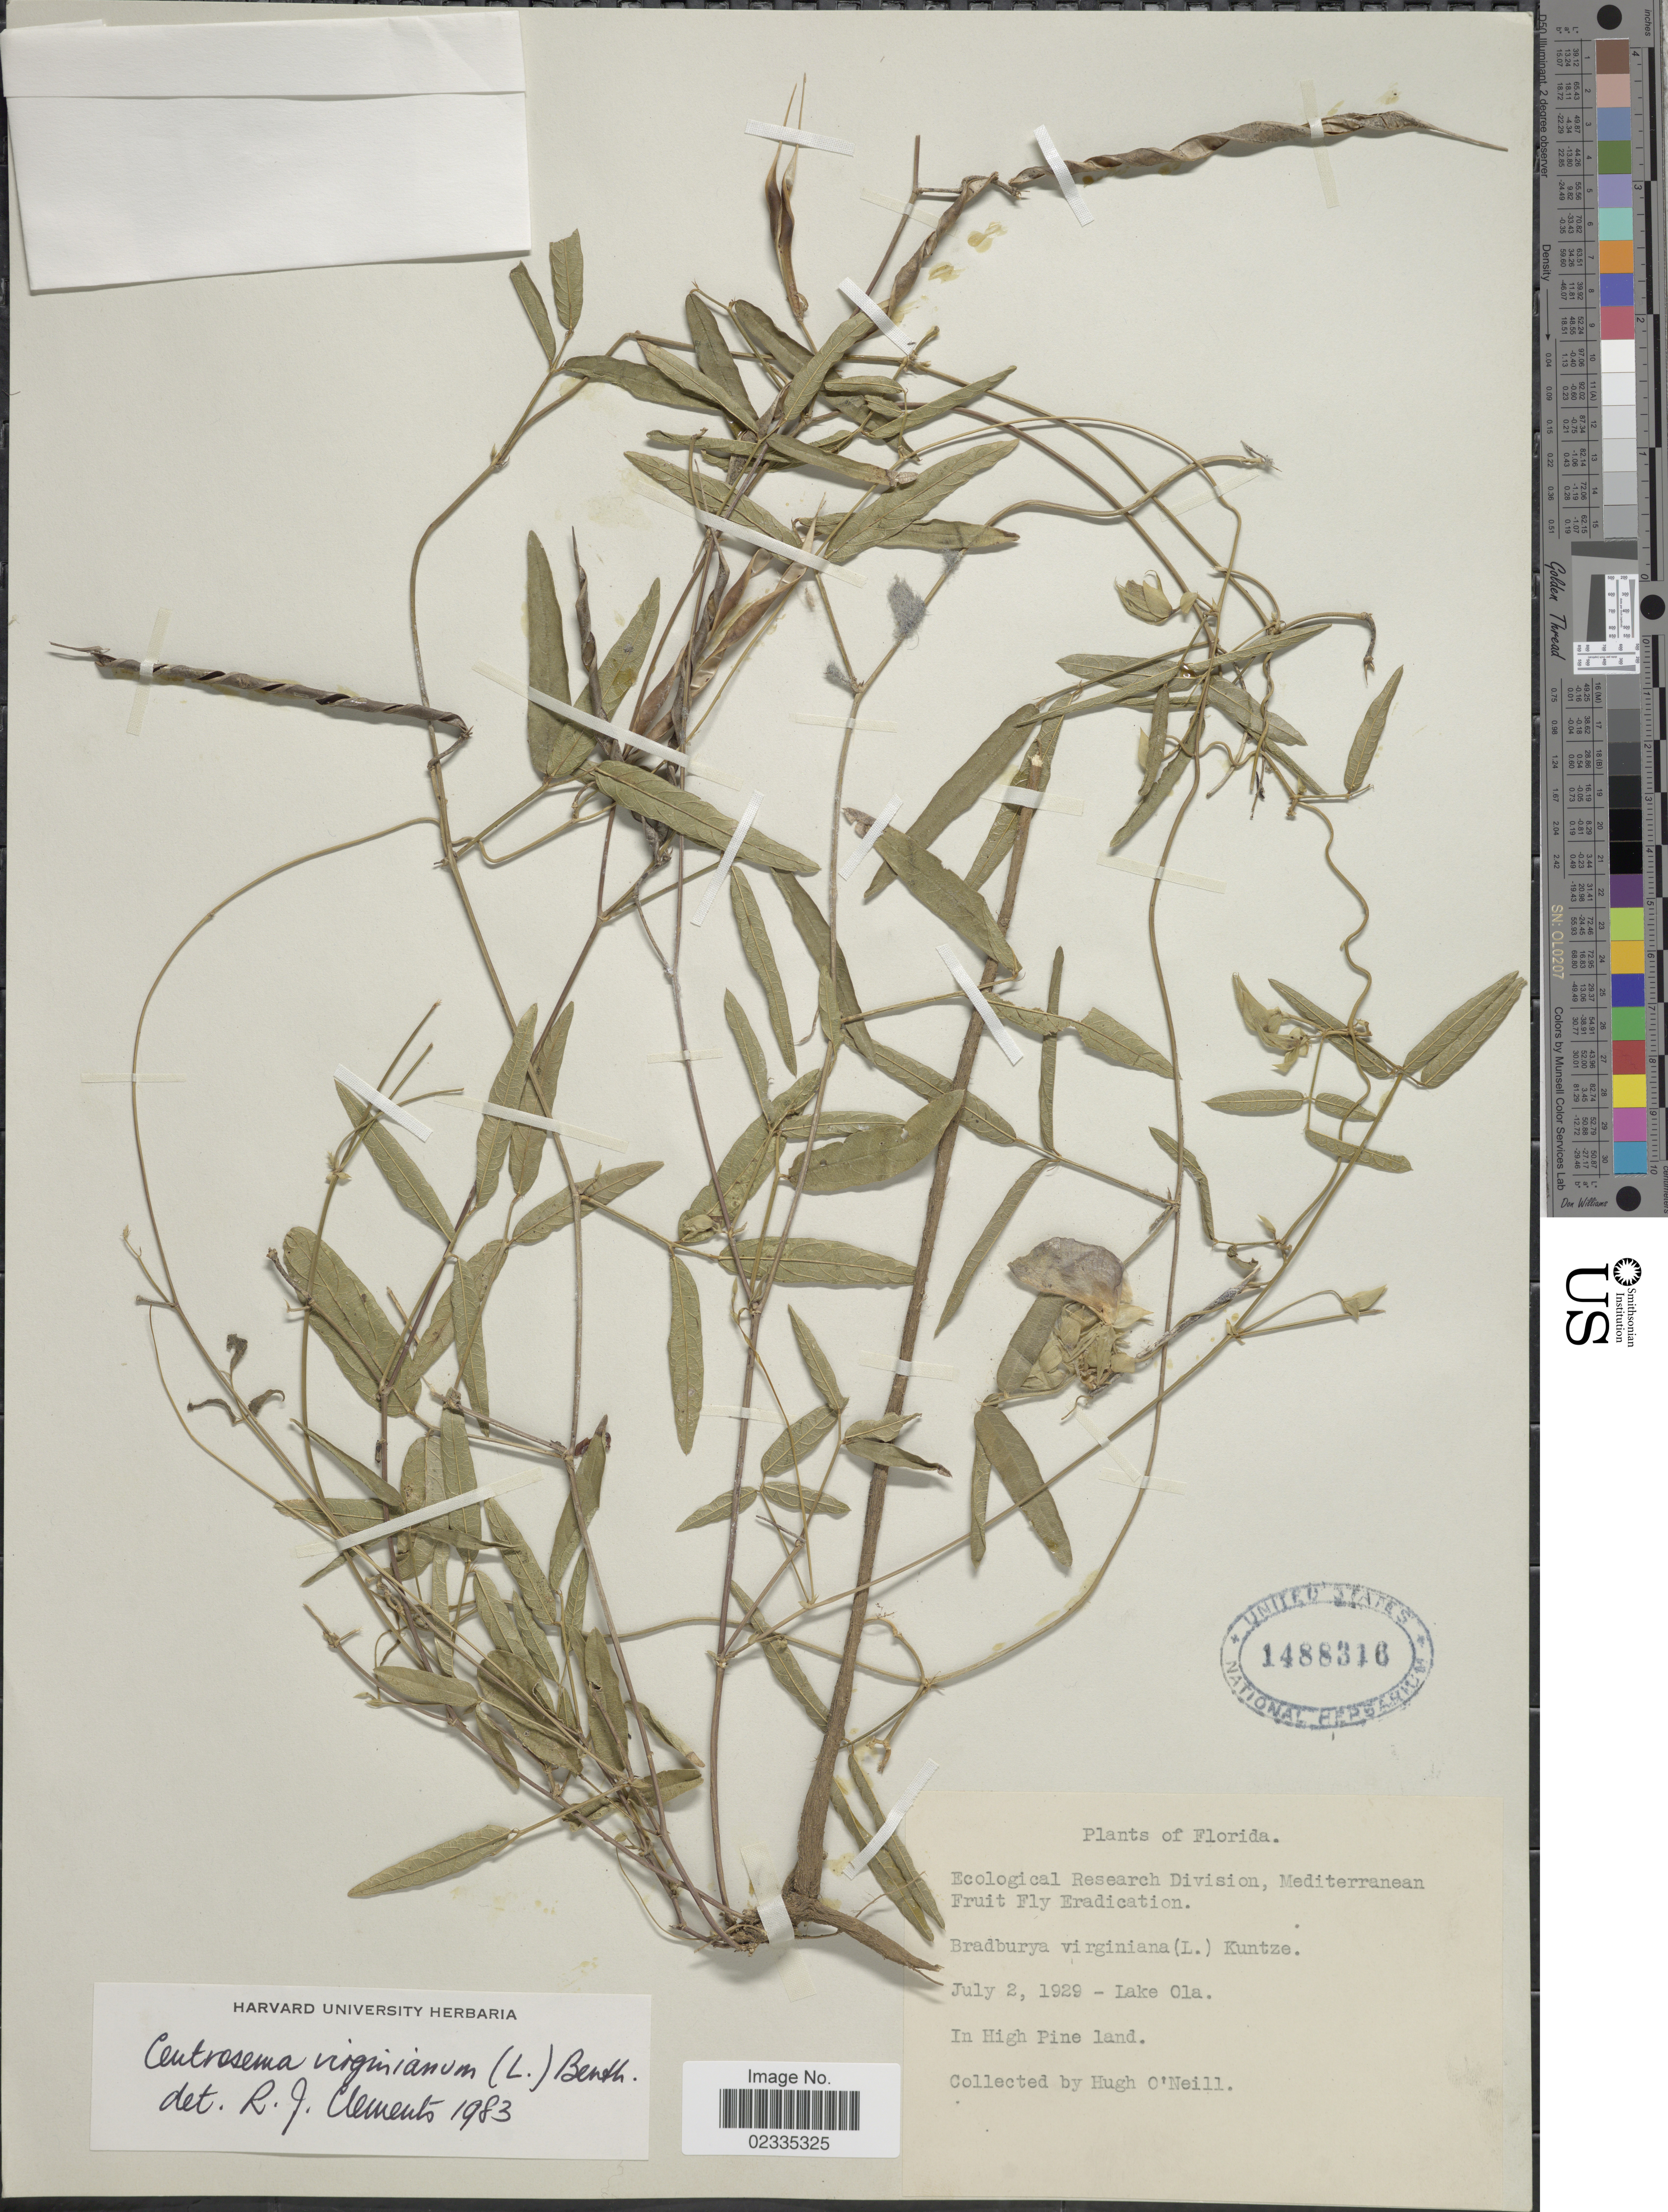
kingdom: Plantae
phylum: Tracheophyta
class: Magnoliopsida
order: Fabales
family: Fabaceae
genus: Centrosema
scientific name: Centrosema virginianum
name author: (L.) Benth.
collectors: H. O'Neill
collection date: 1929-07-02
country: United States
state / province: Florida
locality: Lake Ola. In High Pine land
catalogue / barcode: US 1488316